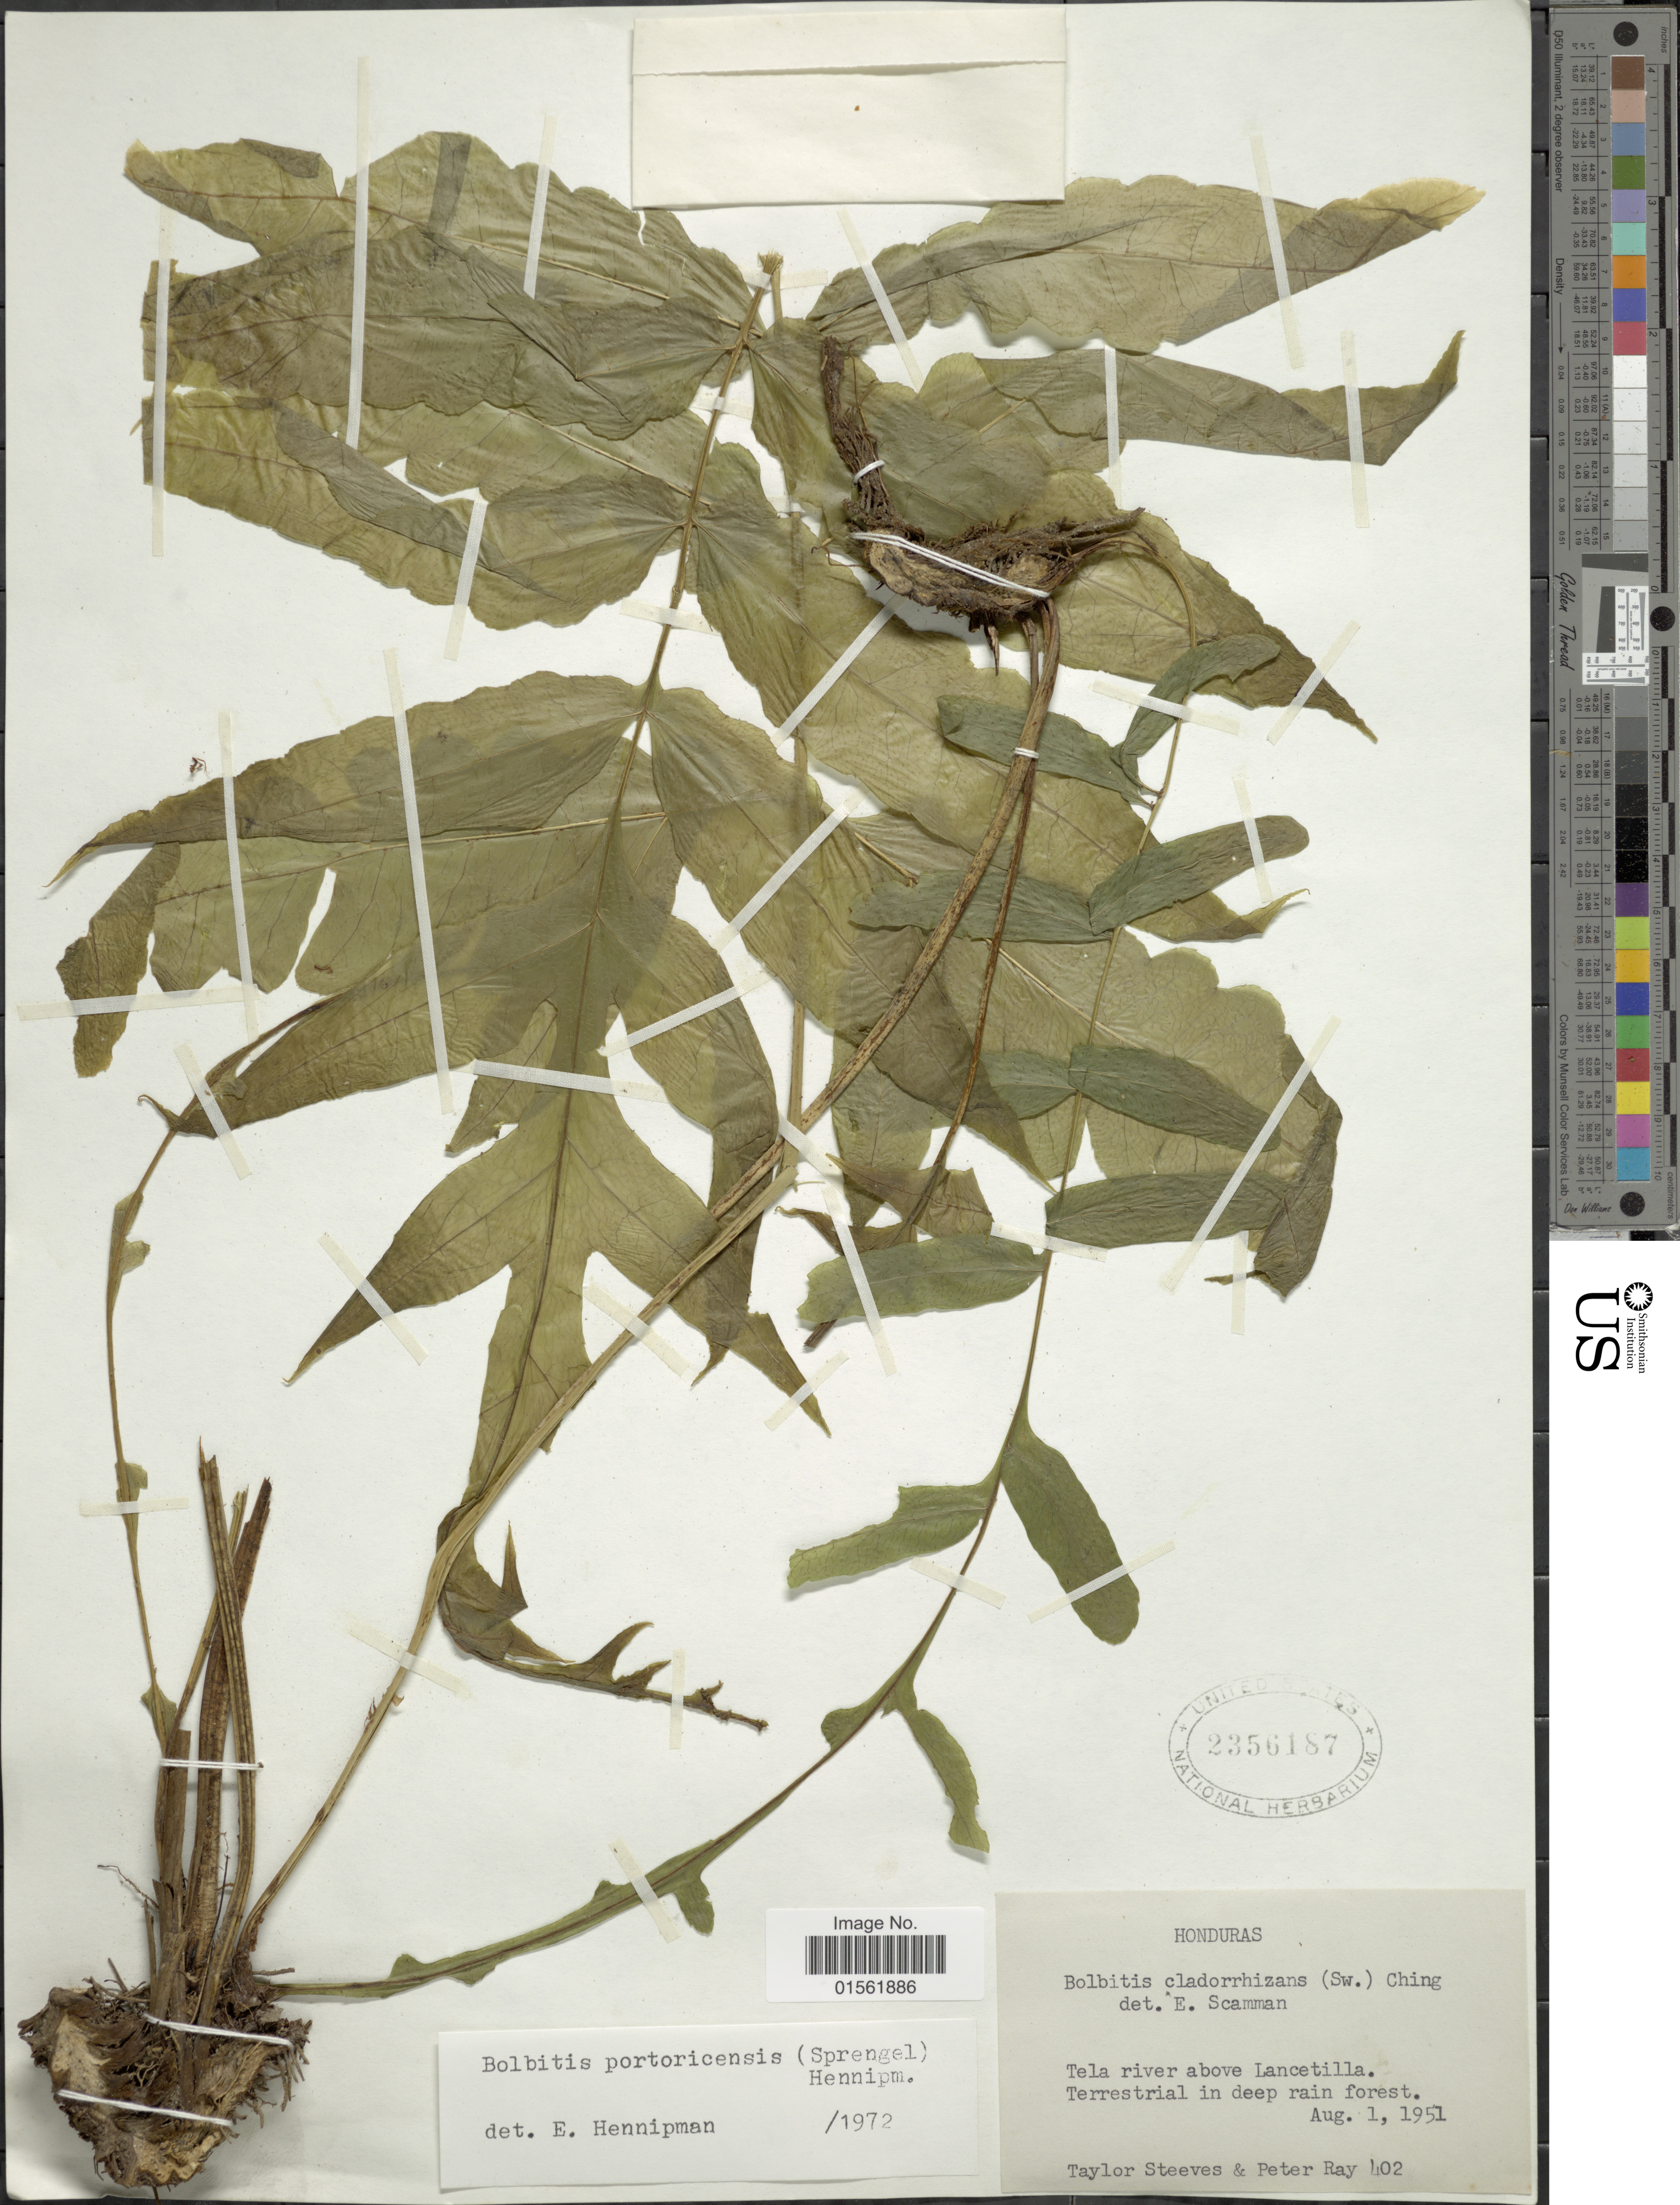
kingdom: Plantae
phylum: Tracheophyta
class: Polypodiopsida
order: Polypodiales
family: Dryopteridaceae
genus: Bolbitis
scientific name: Bolbitis portoricensis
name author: (Spreng.) Hennipman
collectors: T. Steeves & P. Ray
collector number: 402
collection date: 1951-08-01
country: Honduras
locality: Tela river above Lancetilla. In deep rain forest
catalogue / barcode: US 2356187